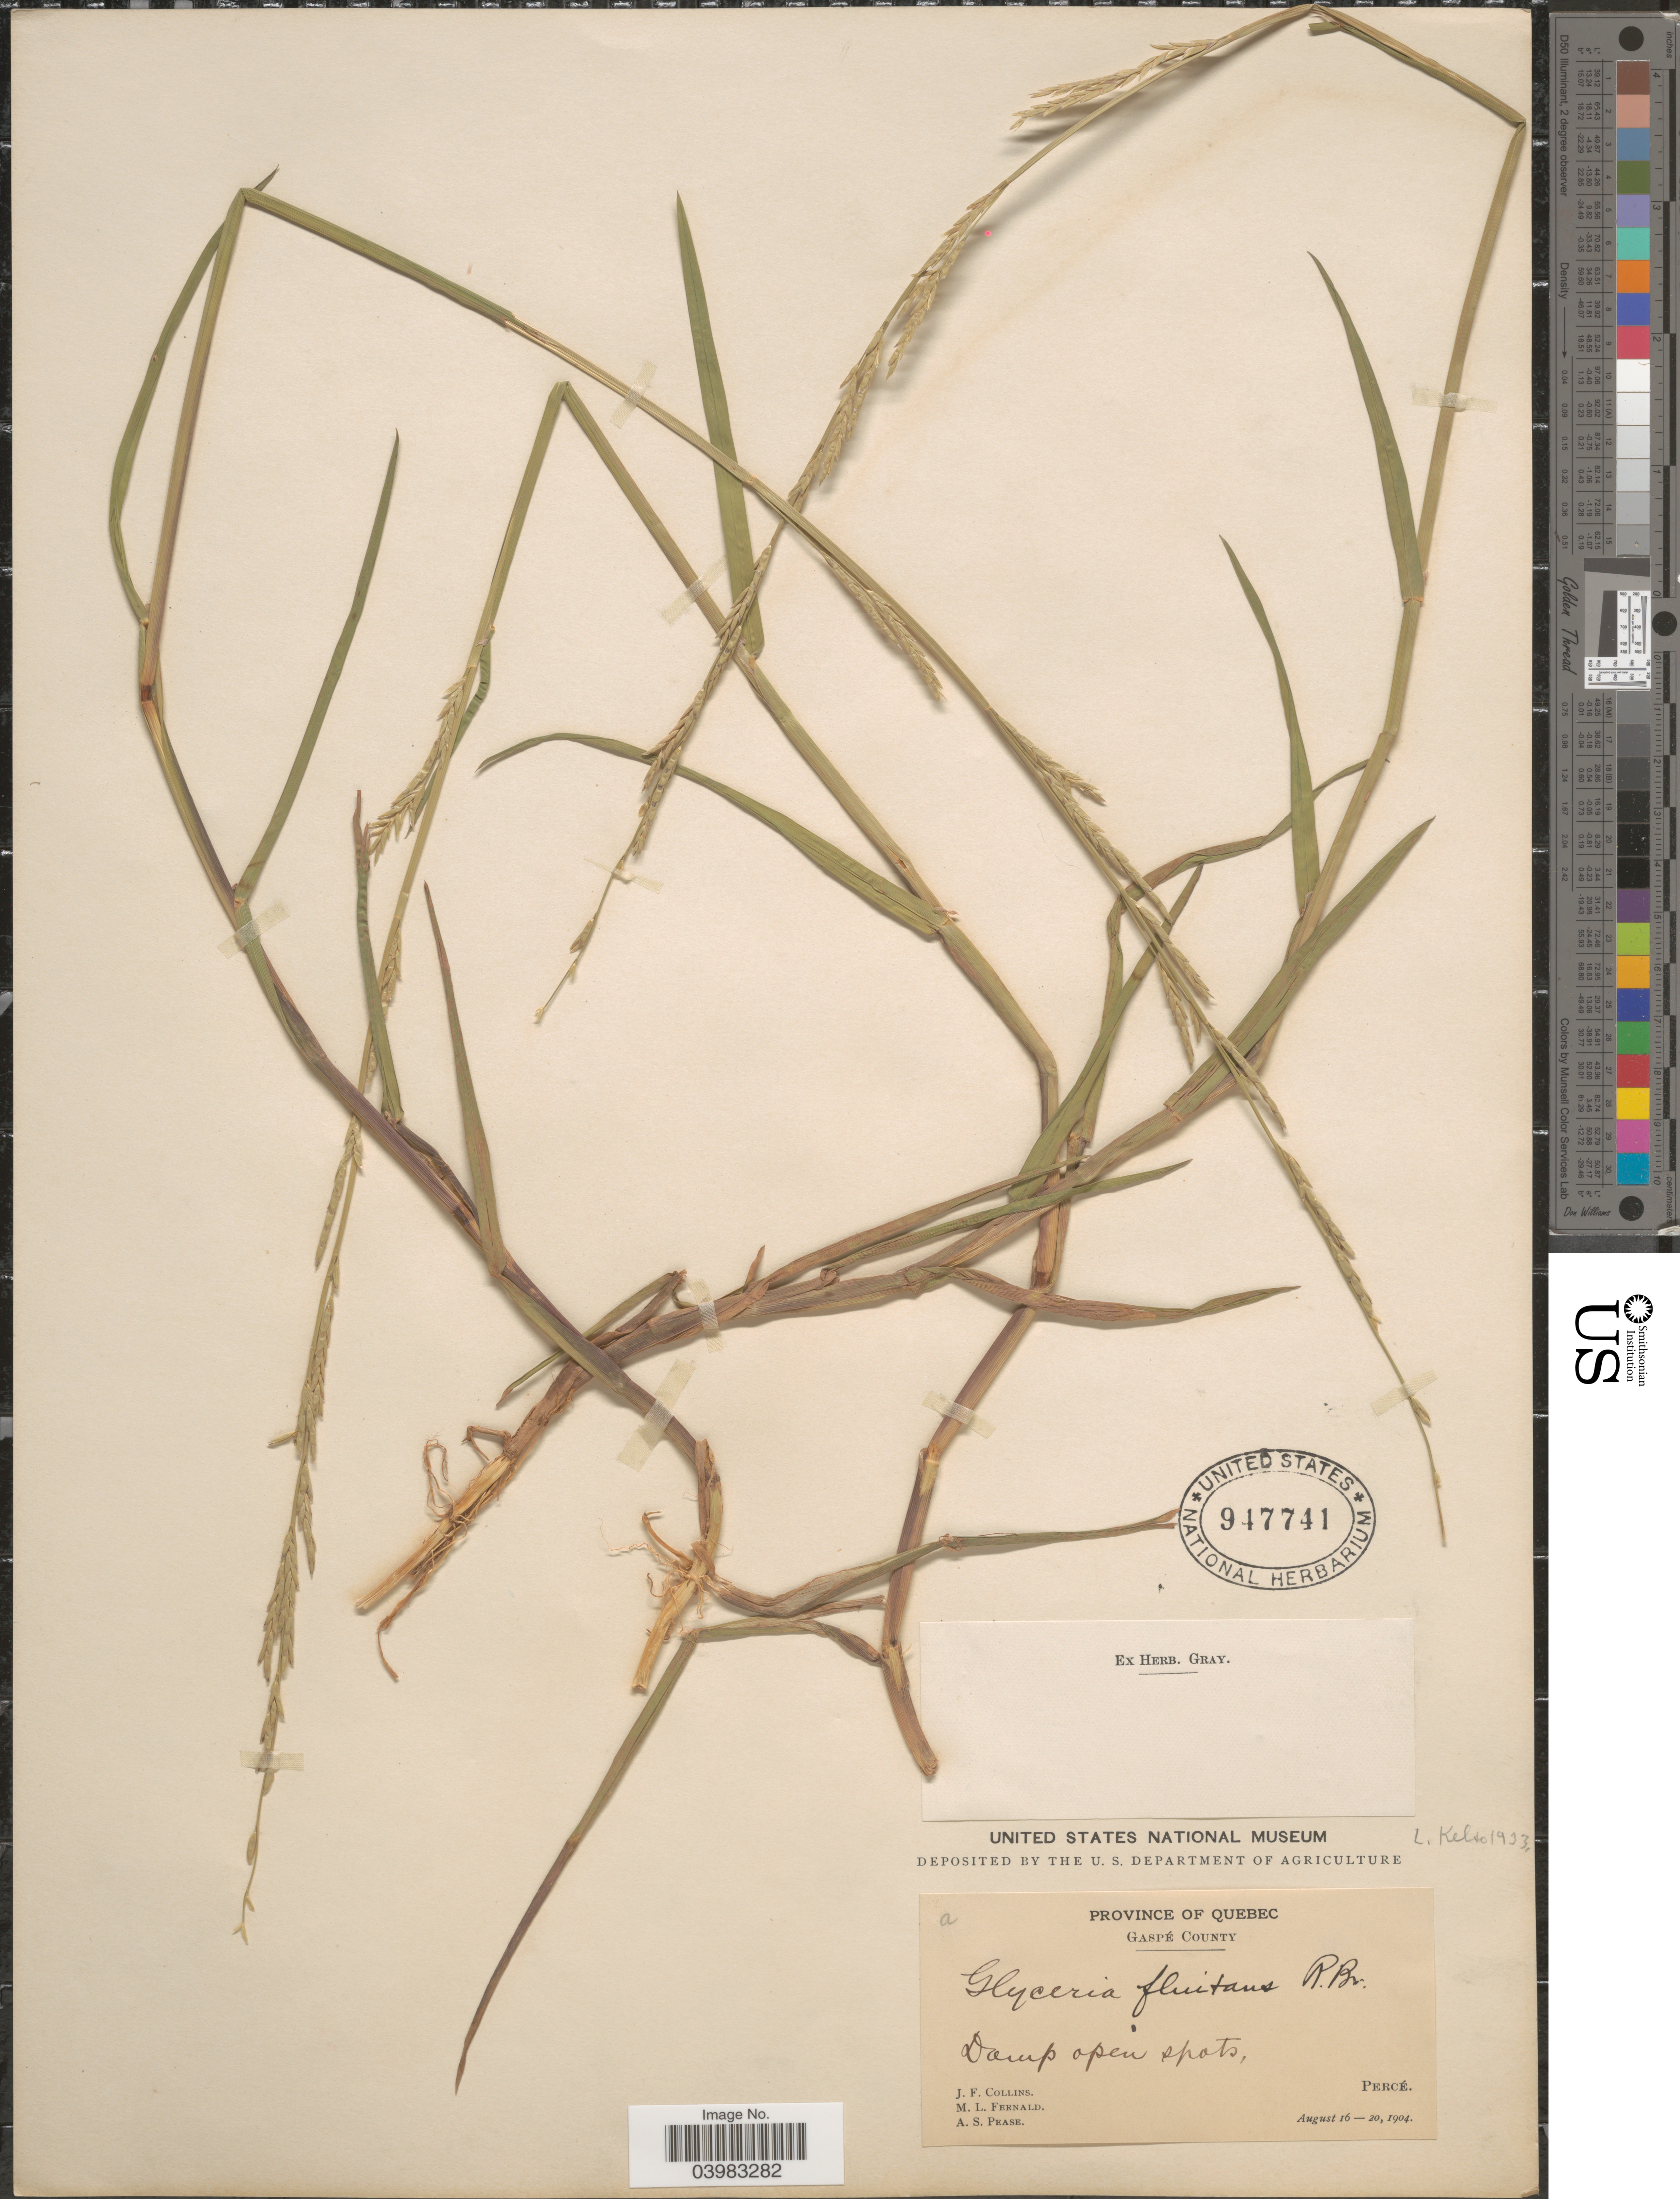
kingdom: Plantae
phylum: Tracheophyta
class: Liliopsida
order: Poales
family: Poaceae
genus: Glyceria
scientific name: Glyceria fluitans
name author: (L.) R. Br.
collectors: J. Collins, M. L. Fernald & A. S. Pease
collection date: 1904-08-16/1904-08-20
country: Canada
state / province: Quebec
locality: Gaspé County. Percé.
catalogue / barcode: US 947741